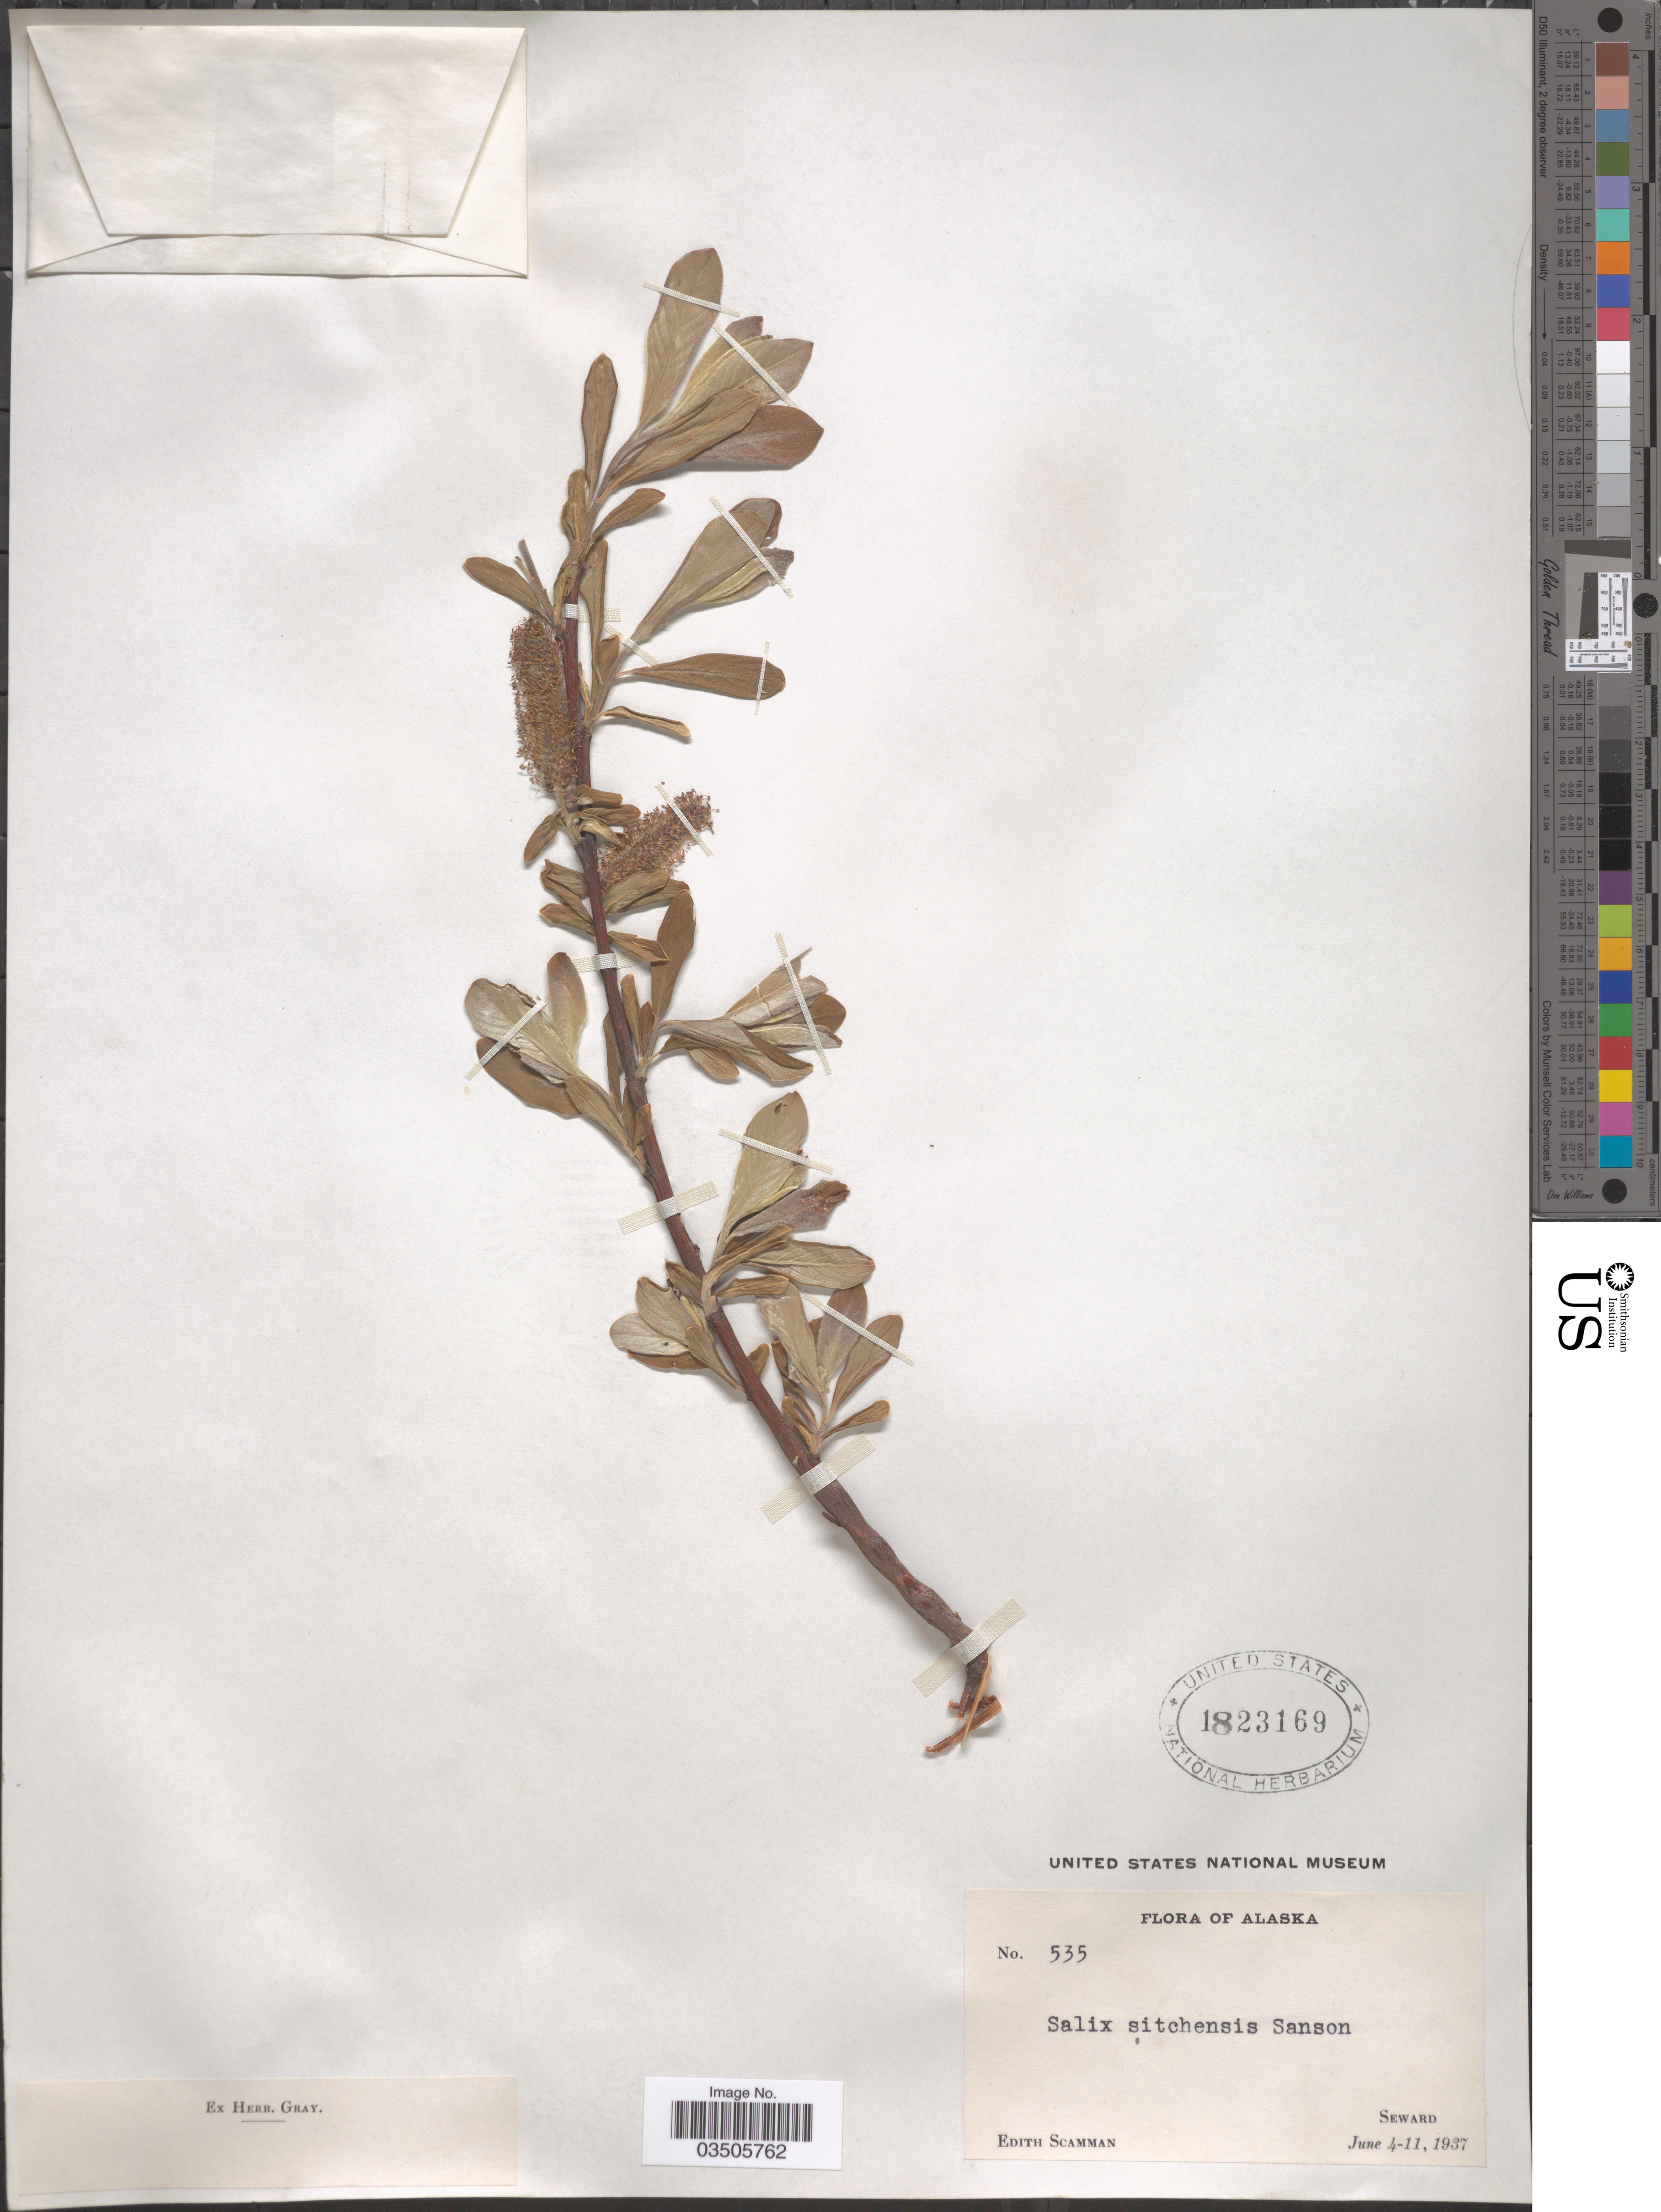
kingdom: Plantae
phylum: Tracheophyta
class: Magnoliopsida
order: Malpighiales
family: Salicaceae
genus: Salix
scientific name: Salix sitchensis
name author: Sanson ex Bong.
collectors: E. Scamman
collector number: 535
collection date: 1937-06-04/1937-06-11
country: United States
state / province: Alaska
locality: Seward.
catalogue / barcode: US 1823169